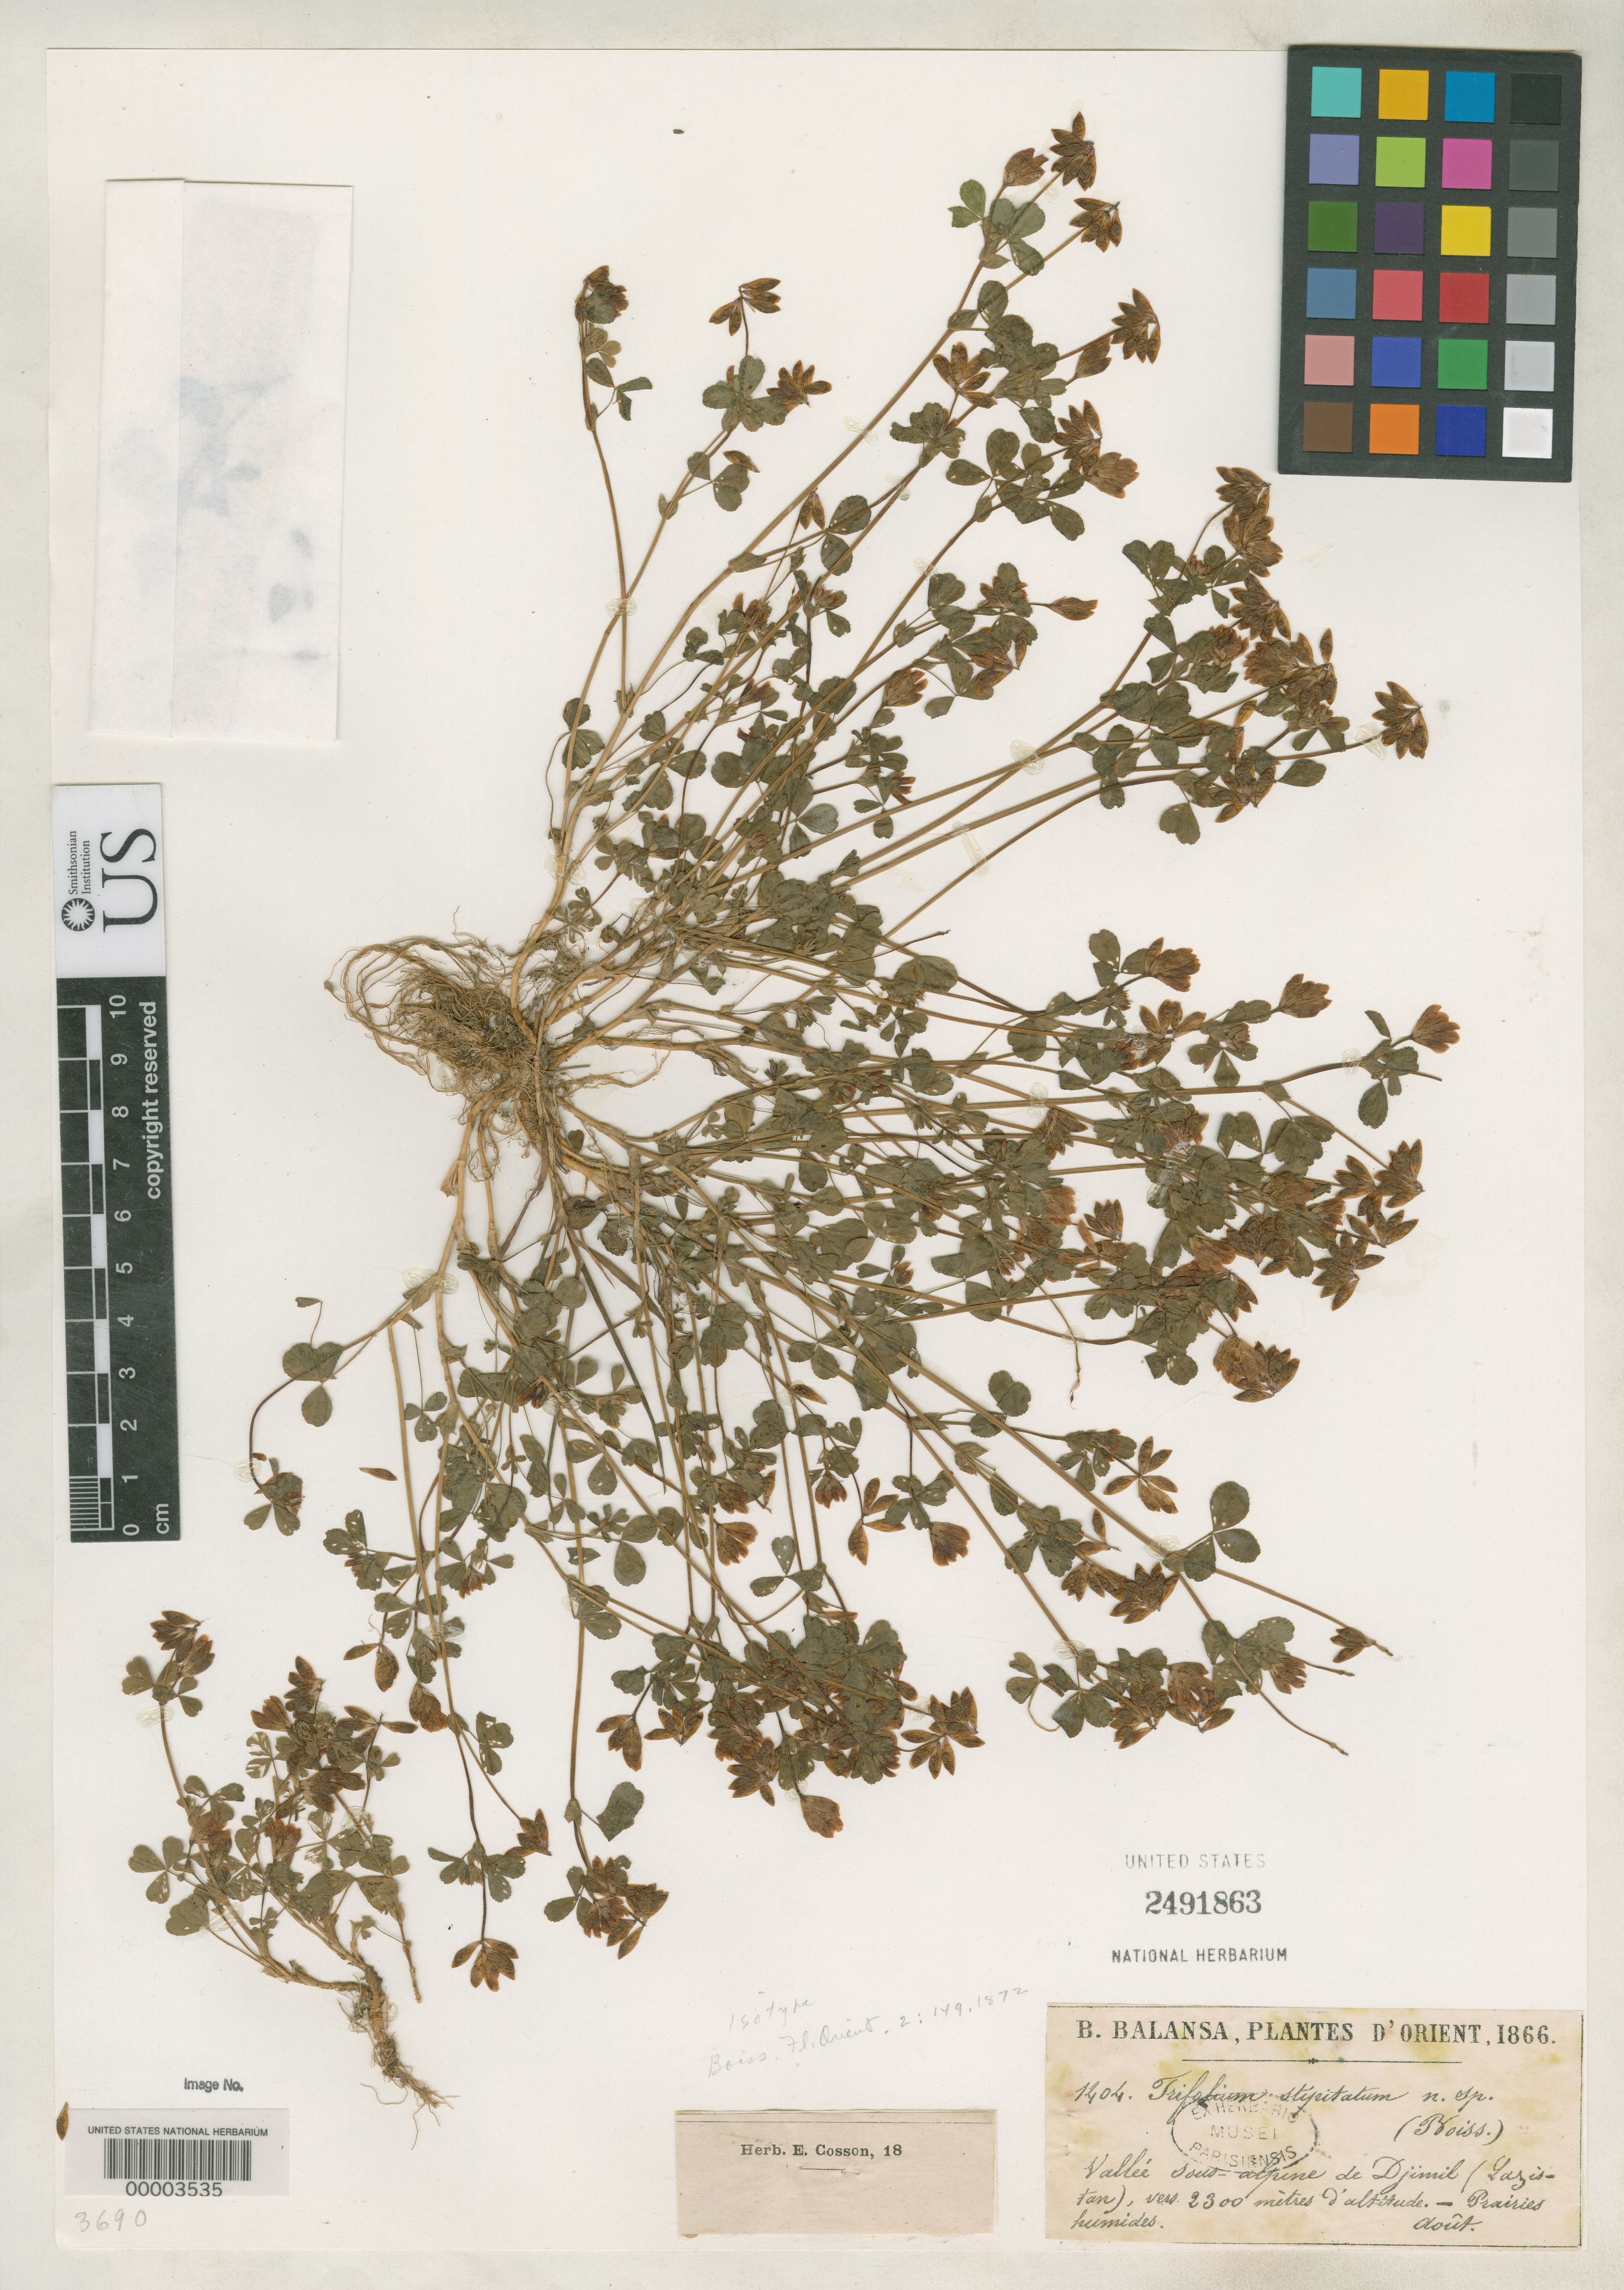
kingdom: Plantae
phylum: Tracheophyta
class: Magnoliopsida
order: Fabales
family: Fabaceae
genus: Trifolium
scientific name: Trifolium stipitatum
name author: Boiss. & Balansa in Boiss.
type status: Isotype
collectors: B. Balansa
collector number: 1404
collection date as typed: Aug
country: Turkey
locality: Northeastern Turkey, "Vallis Djimil ponti Lazici"; alt. 7000 ft.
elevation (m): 2134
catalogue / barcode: US 2491863